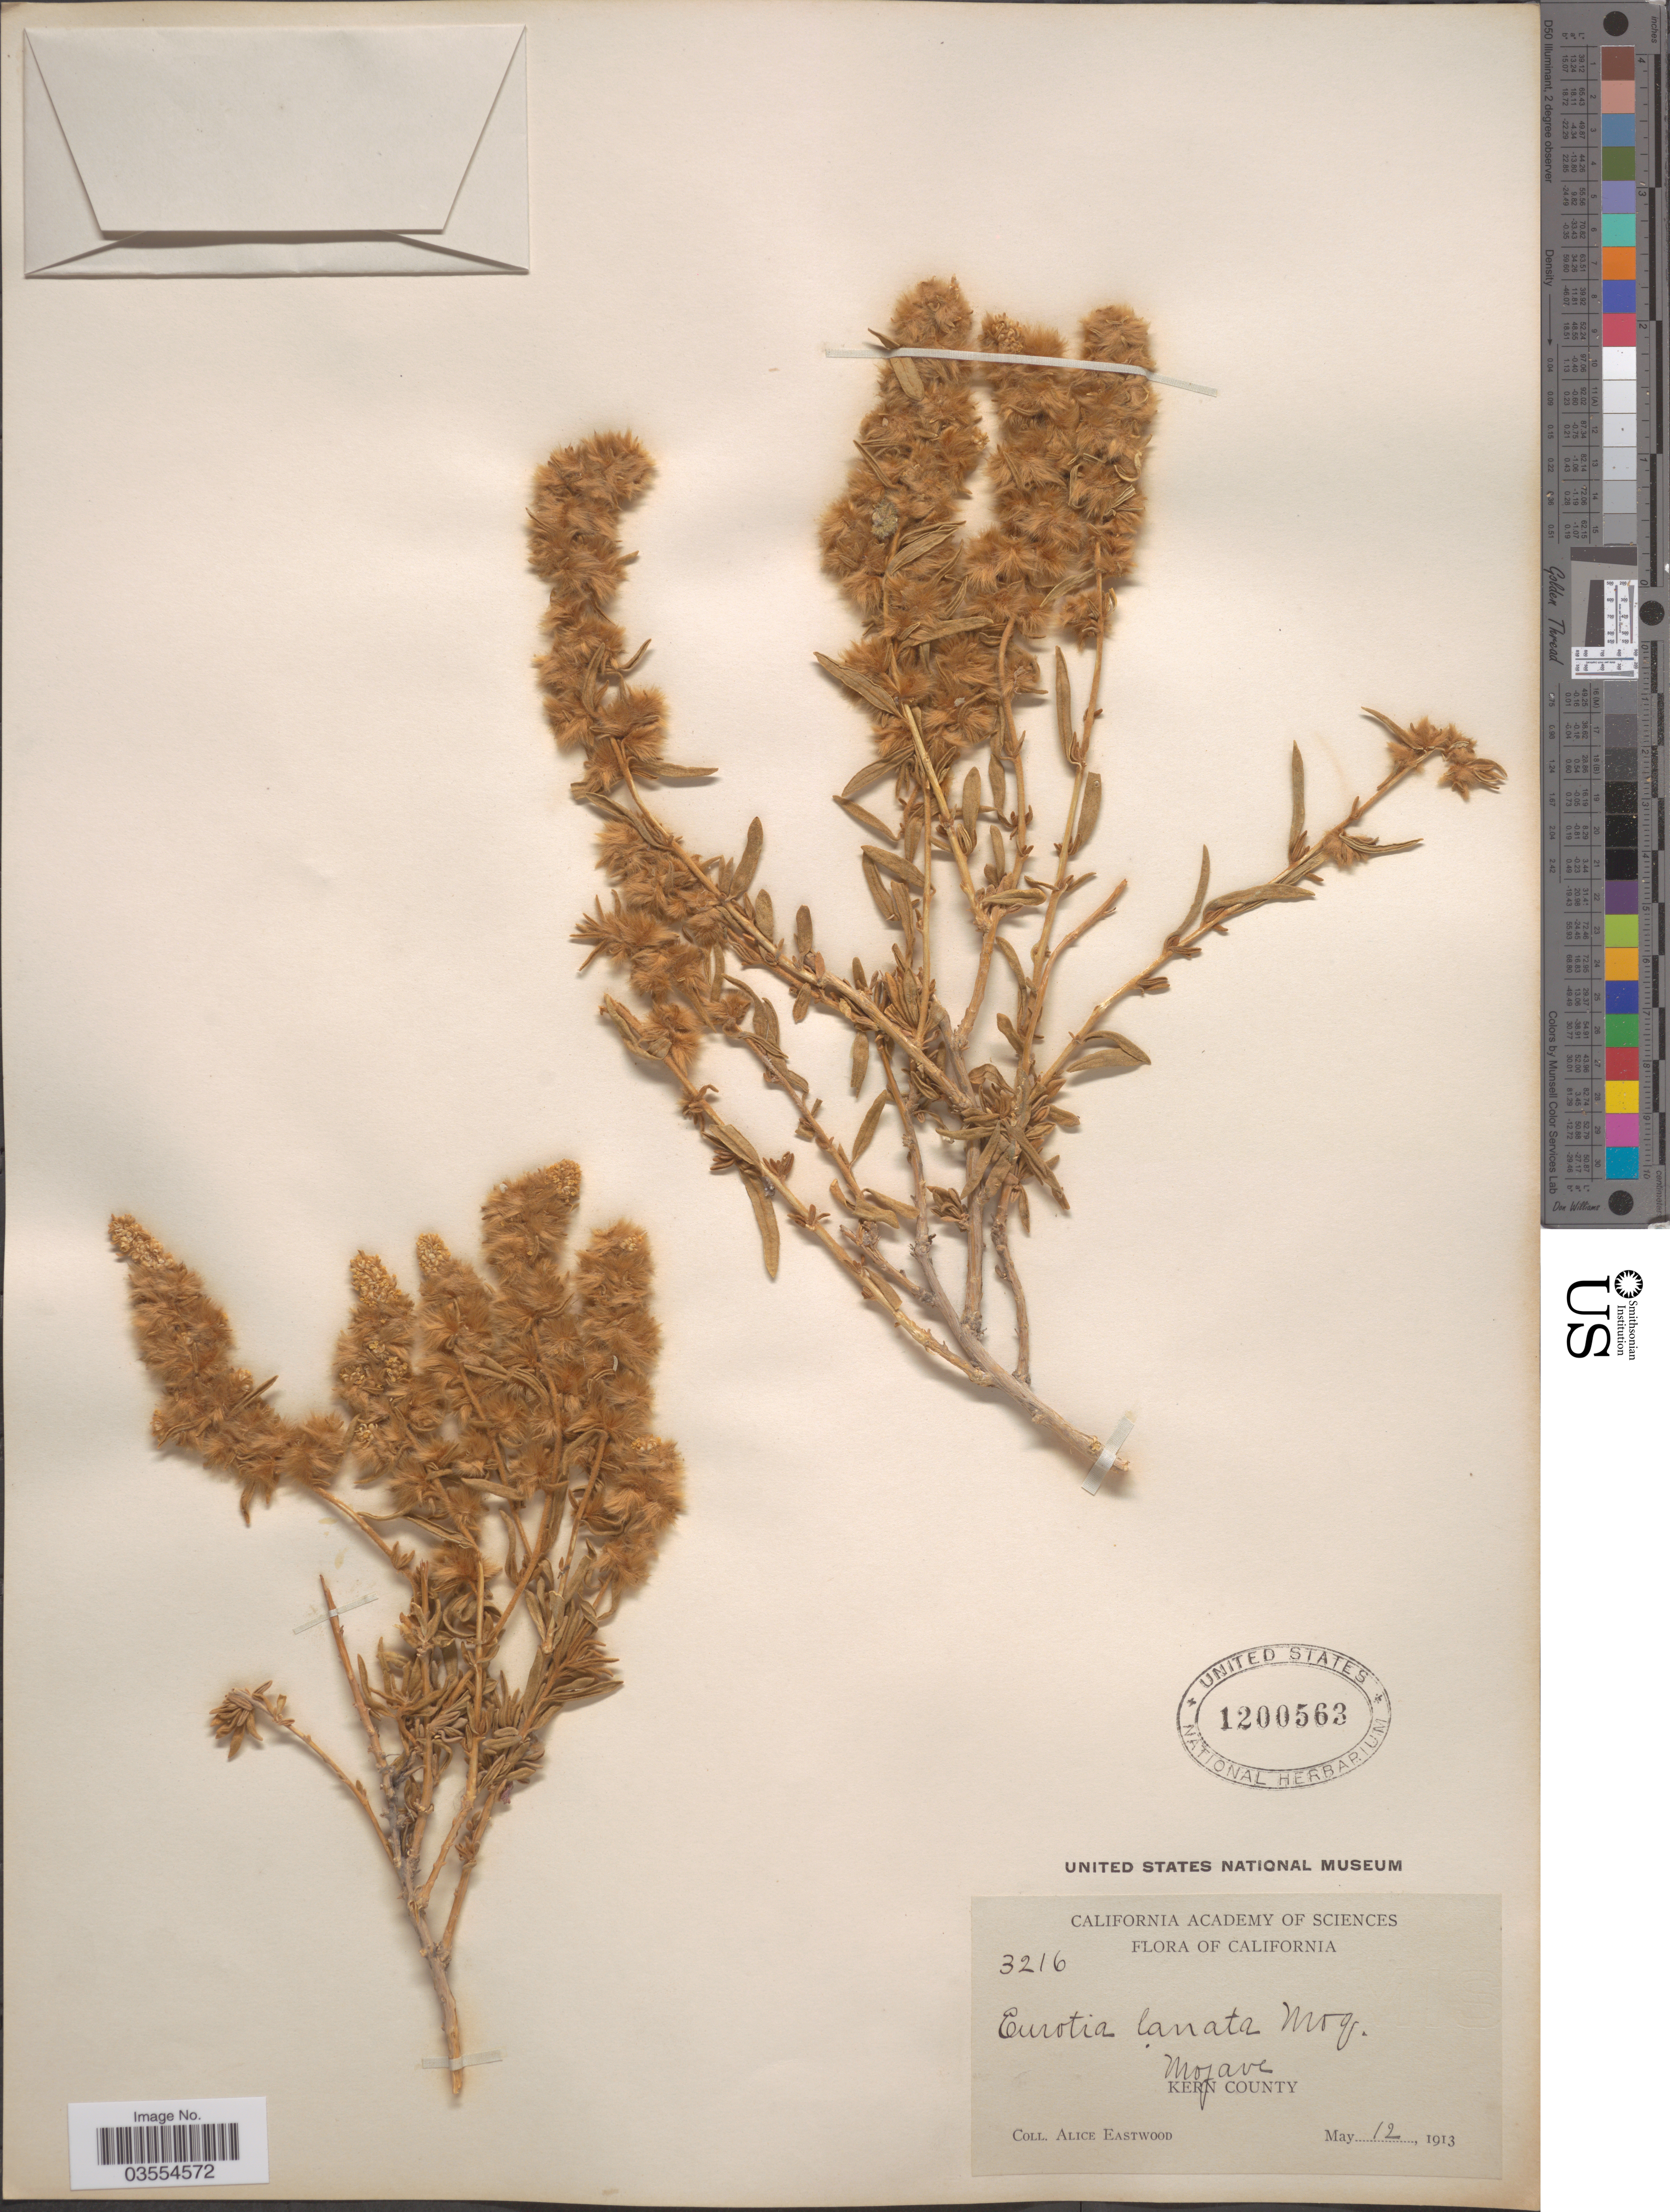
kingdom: Plantae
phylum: Tracheophyta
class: Magnoliopsida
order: Caryophyllales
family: Amaranthaceae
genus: Krascheninnikovia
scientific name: Krascheninnikovia lanata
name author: (Pursh) A. Meeuse & A.Smit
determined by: U.S. National Herbarium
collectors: A. Eastwood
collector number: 3216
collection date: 1913-05-12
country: United States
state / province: California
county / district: Kern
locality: Mojave. Kern County.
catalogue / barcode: US 1200563